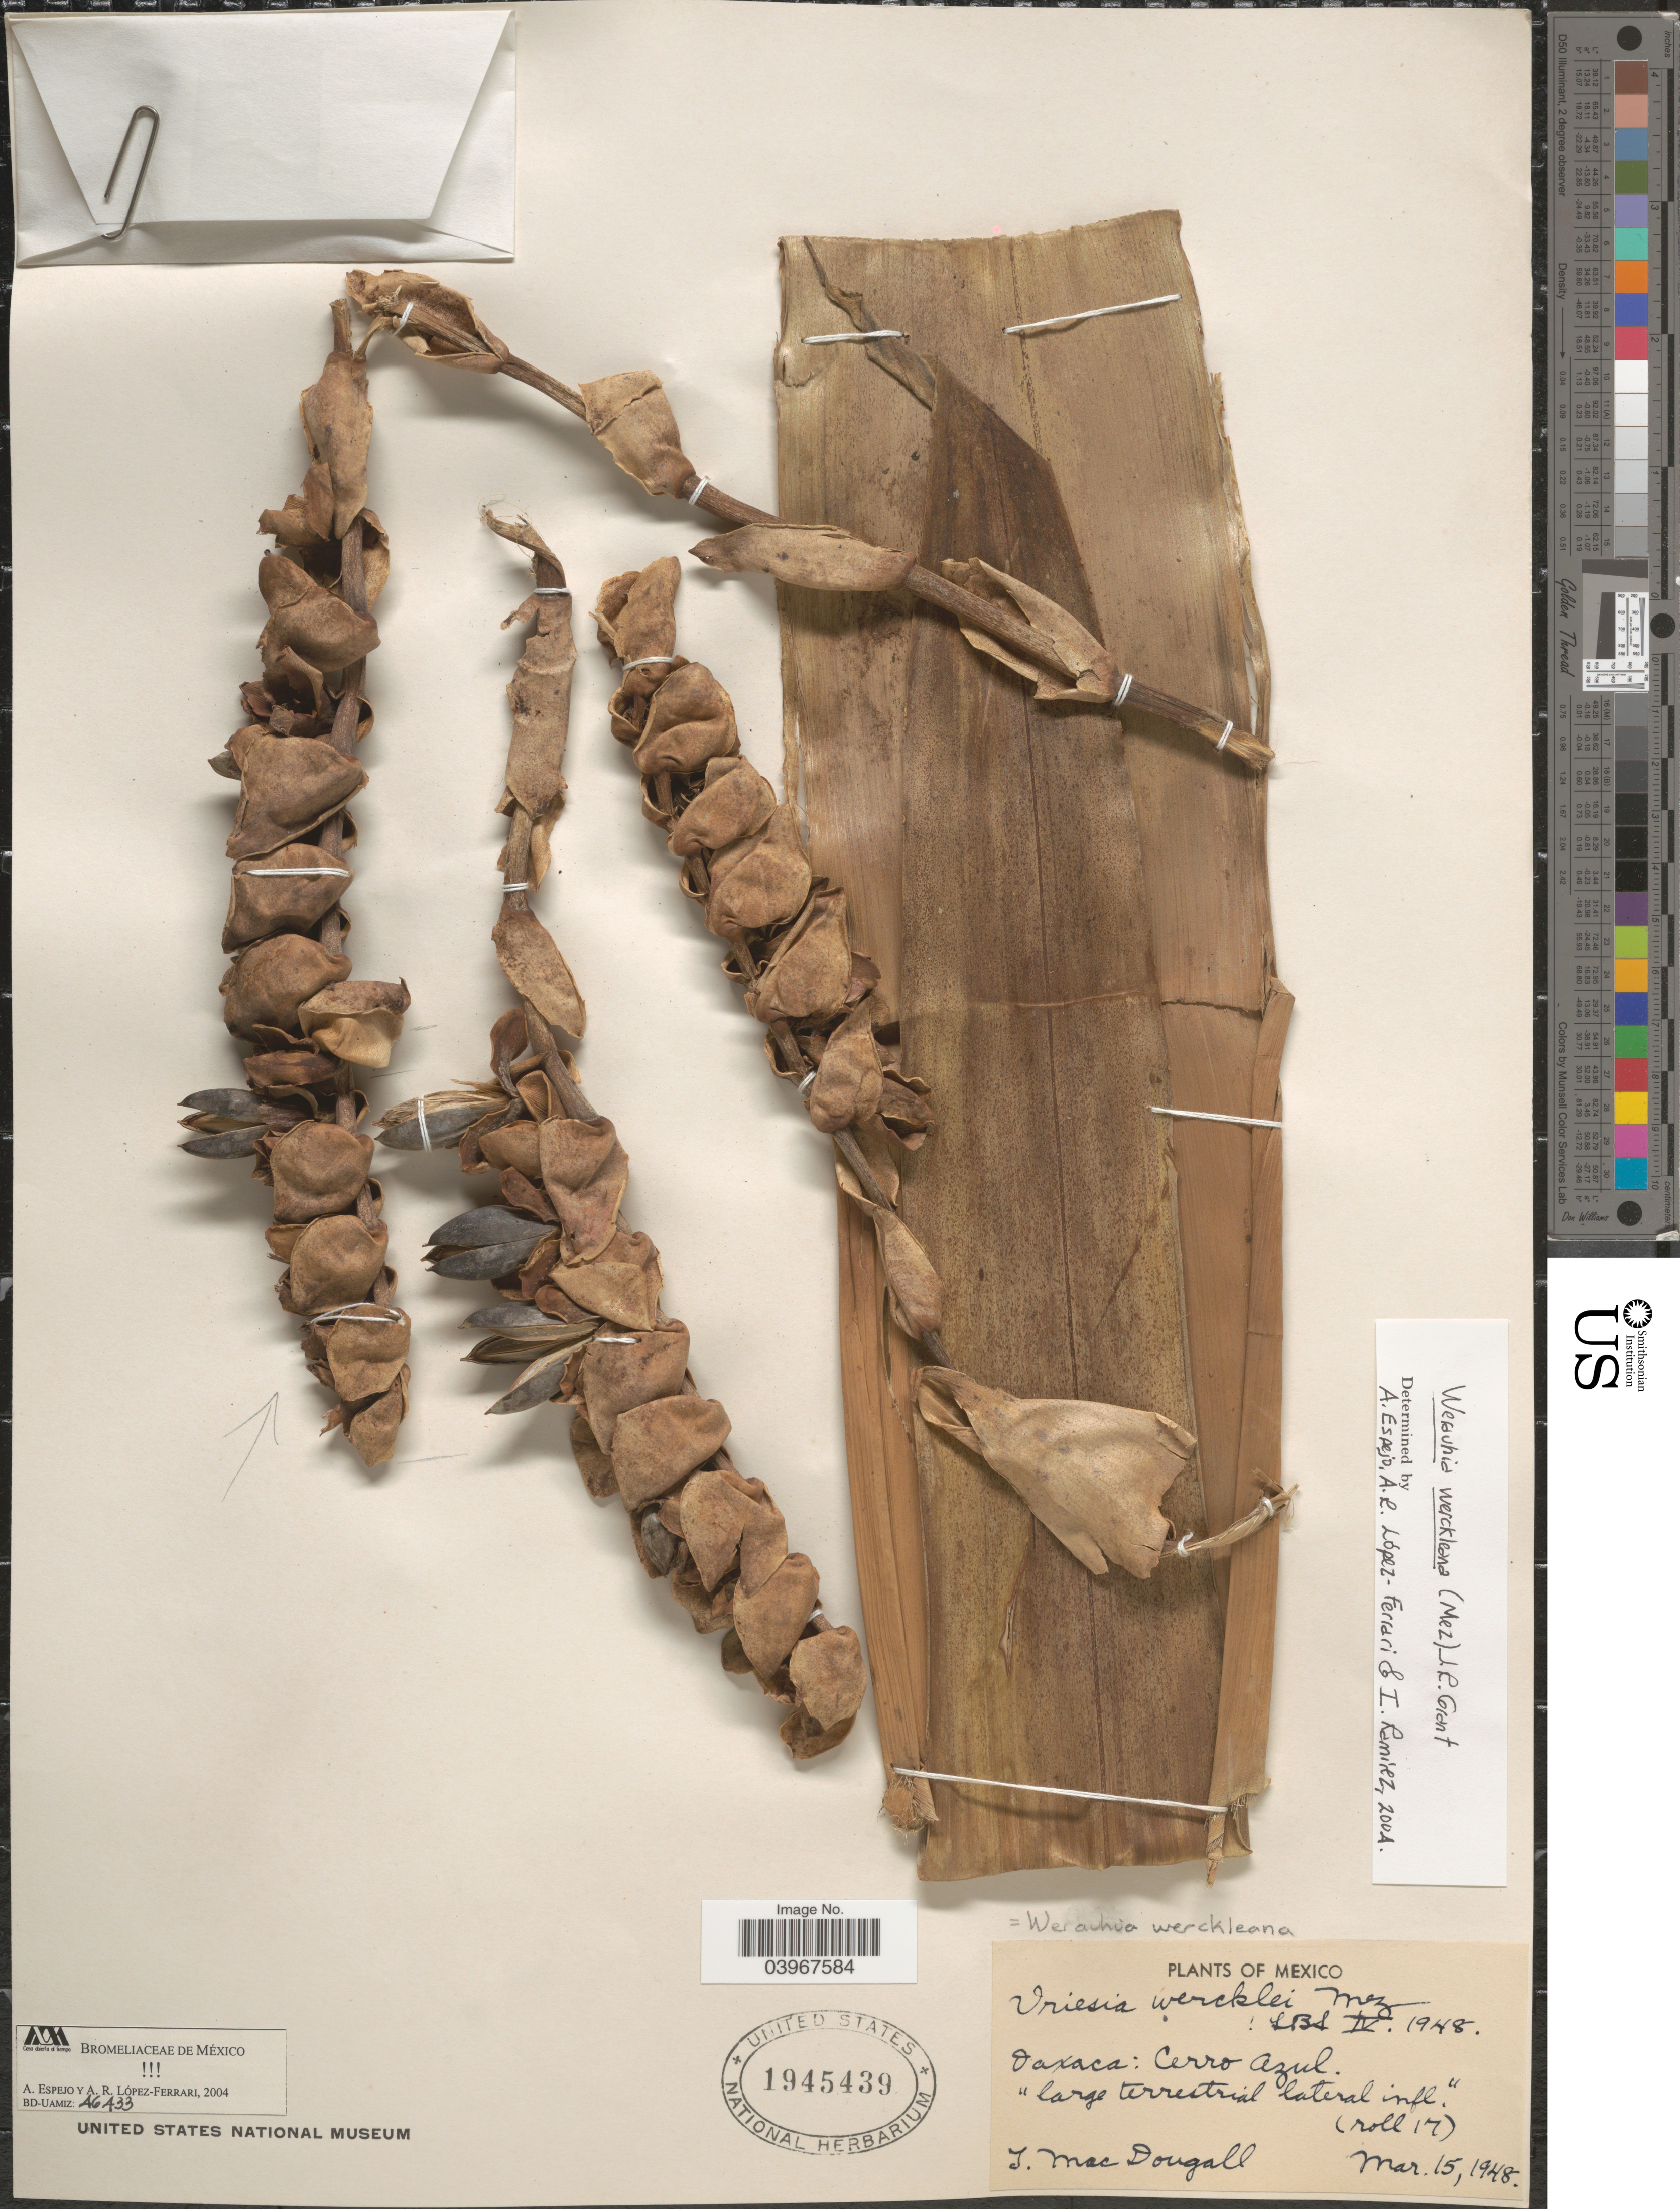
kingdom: Plantae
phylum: Tracheophyta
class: Liliopsida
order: Poales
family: Bromeliaceae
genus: Werauhia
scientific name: Werauhia werckleana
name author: (Mez) J.R. Grant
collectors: T. B. MacDougall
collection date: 1948-03-15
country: Mexico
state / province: Oaxaca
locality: Cerro Azul.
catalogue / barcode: US 1945439